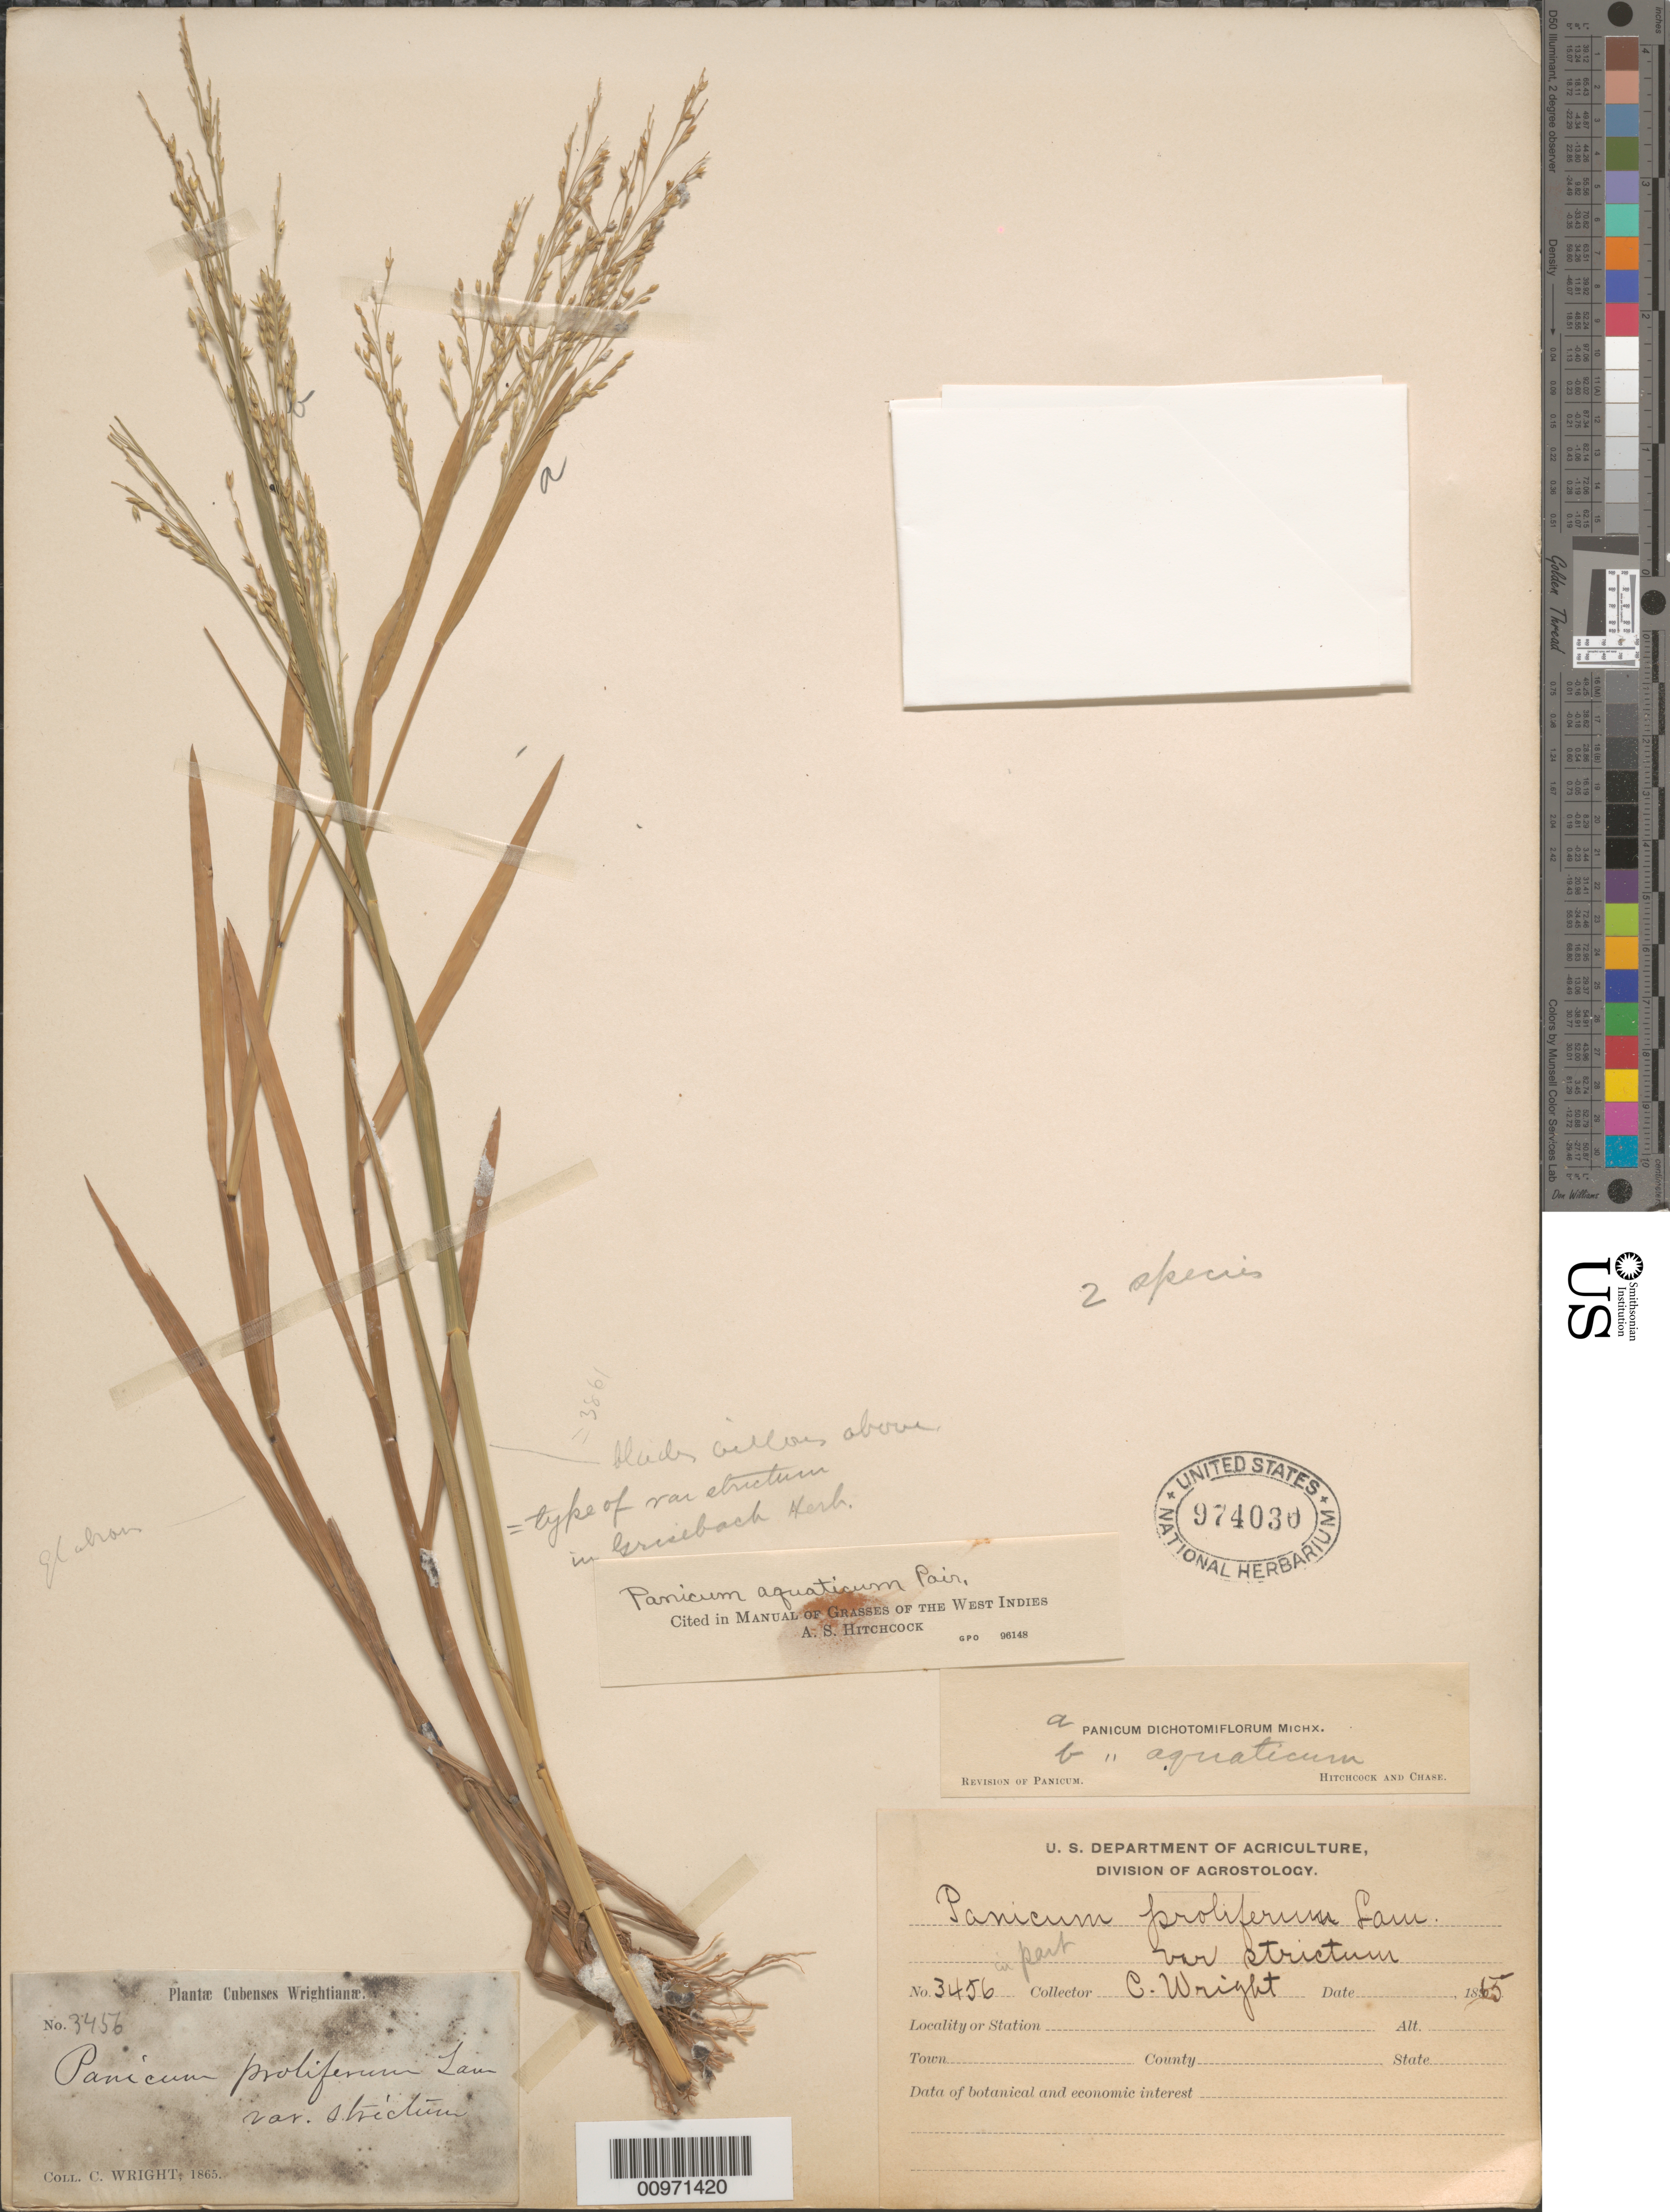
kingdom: Plantae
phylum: Tracheophyta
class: Liliopsida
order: Poales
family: Poaceae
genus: Panicum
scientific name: Panicum dichotomiflorum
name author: Michx.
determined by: Hitchcock, A. S.; Chase, [M.] A.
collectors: C. Wright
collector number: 3456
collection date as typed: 1865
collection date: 1865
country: Cuba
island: Cuba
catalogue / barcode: US 974030